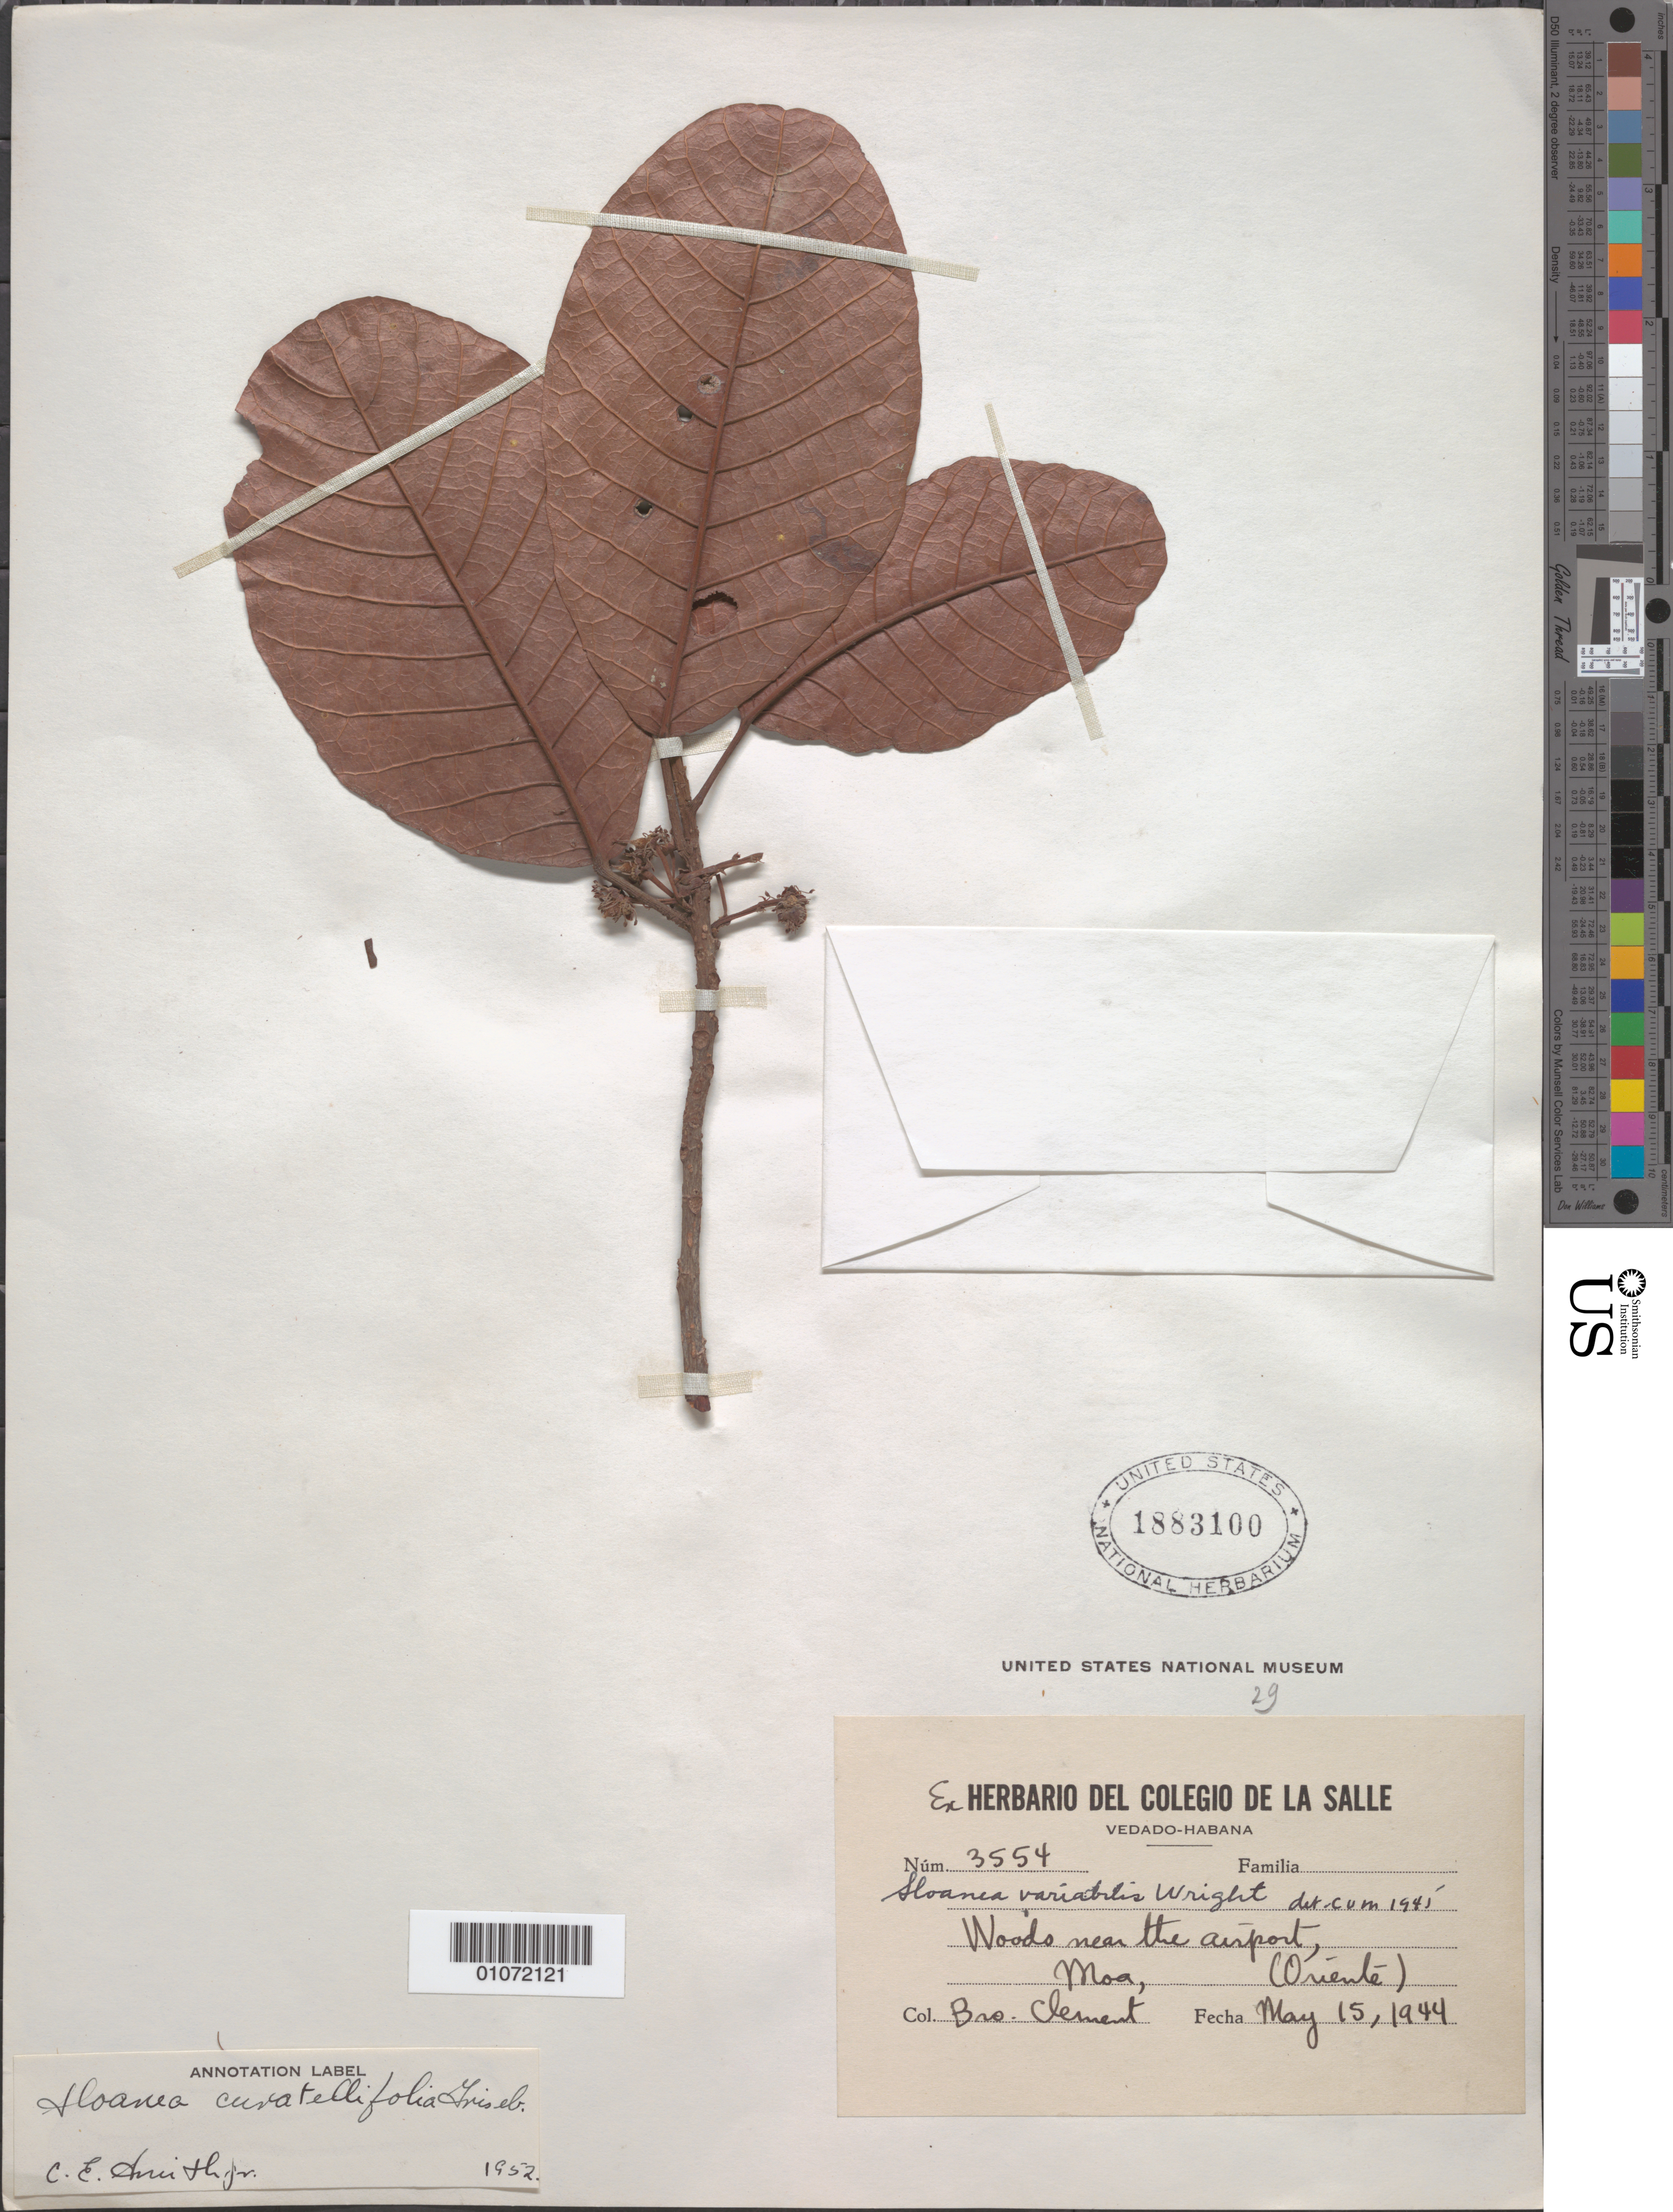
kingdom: Plantae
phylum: Tracheophyta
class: Magnoliopsida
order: Oxalidales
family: Elaeocarpaceae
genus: Sloanea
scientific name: Sloanea curatellifolia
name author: Griseb.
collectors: B. Clement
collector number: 3554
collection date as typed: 15 May 1944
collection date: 1944-05-15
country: Cuba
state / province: Holguín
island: Cuba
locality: Woods near the airport, moa, (Oriente)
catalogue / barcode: US 1883100